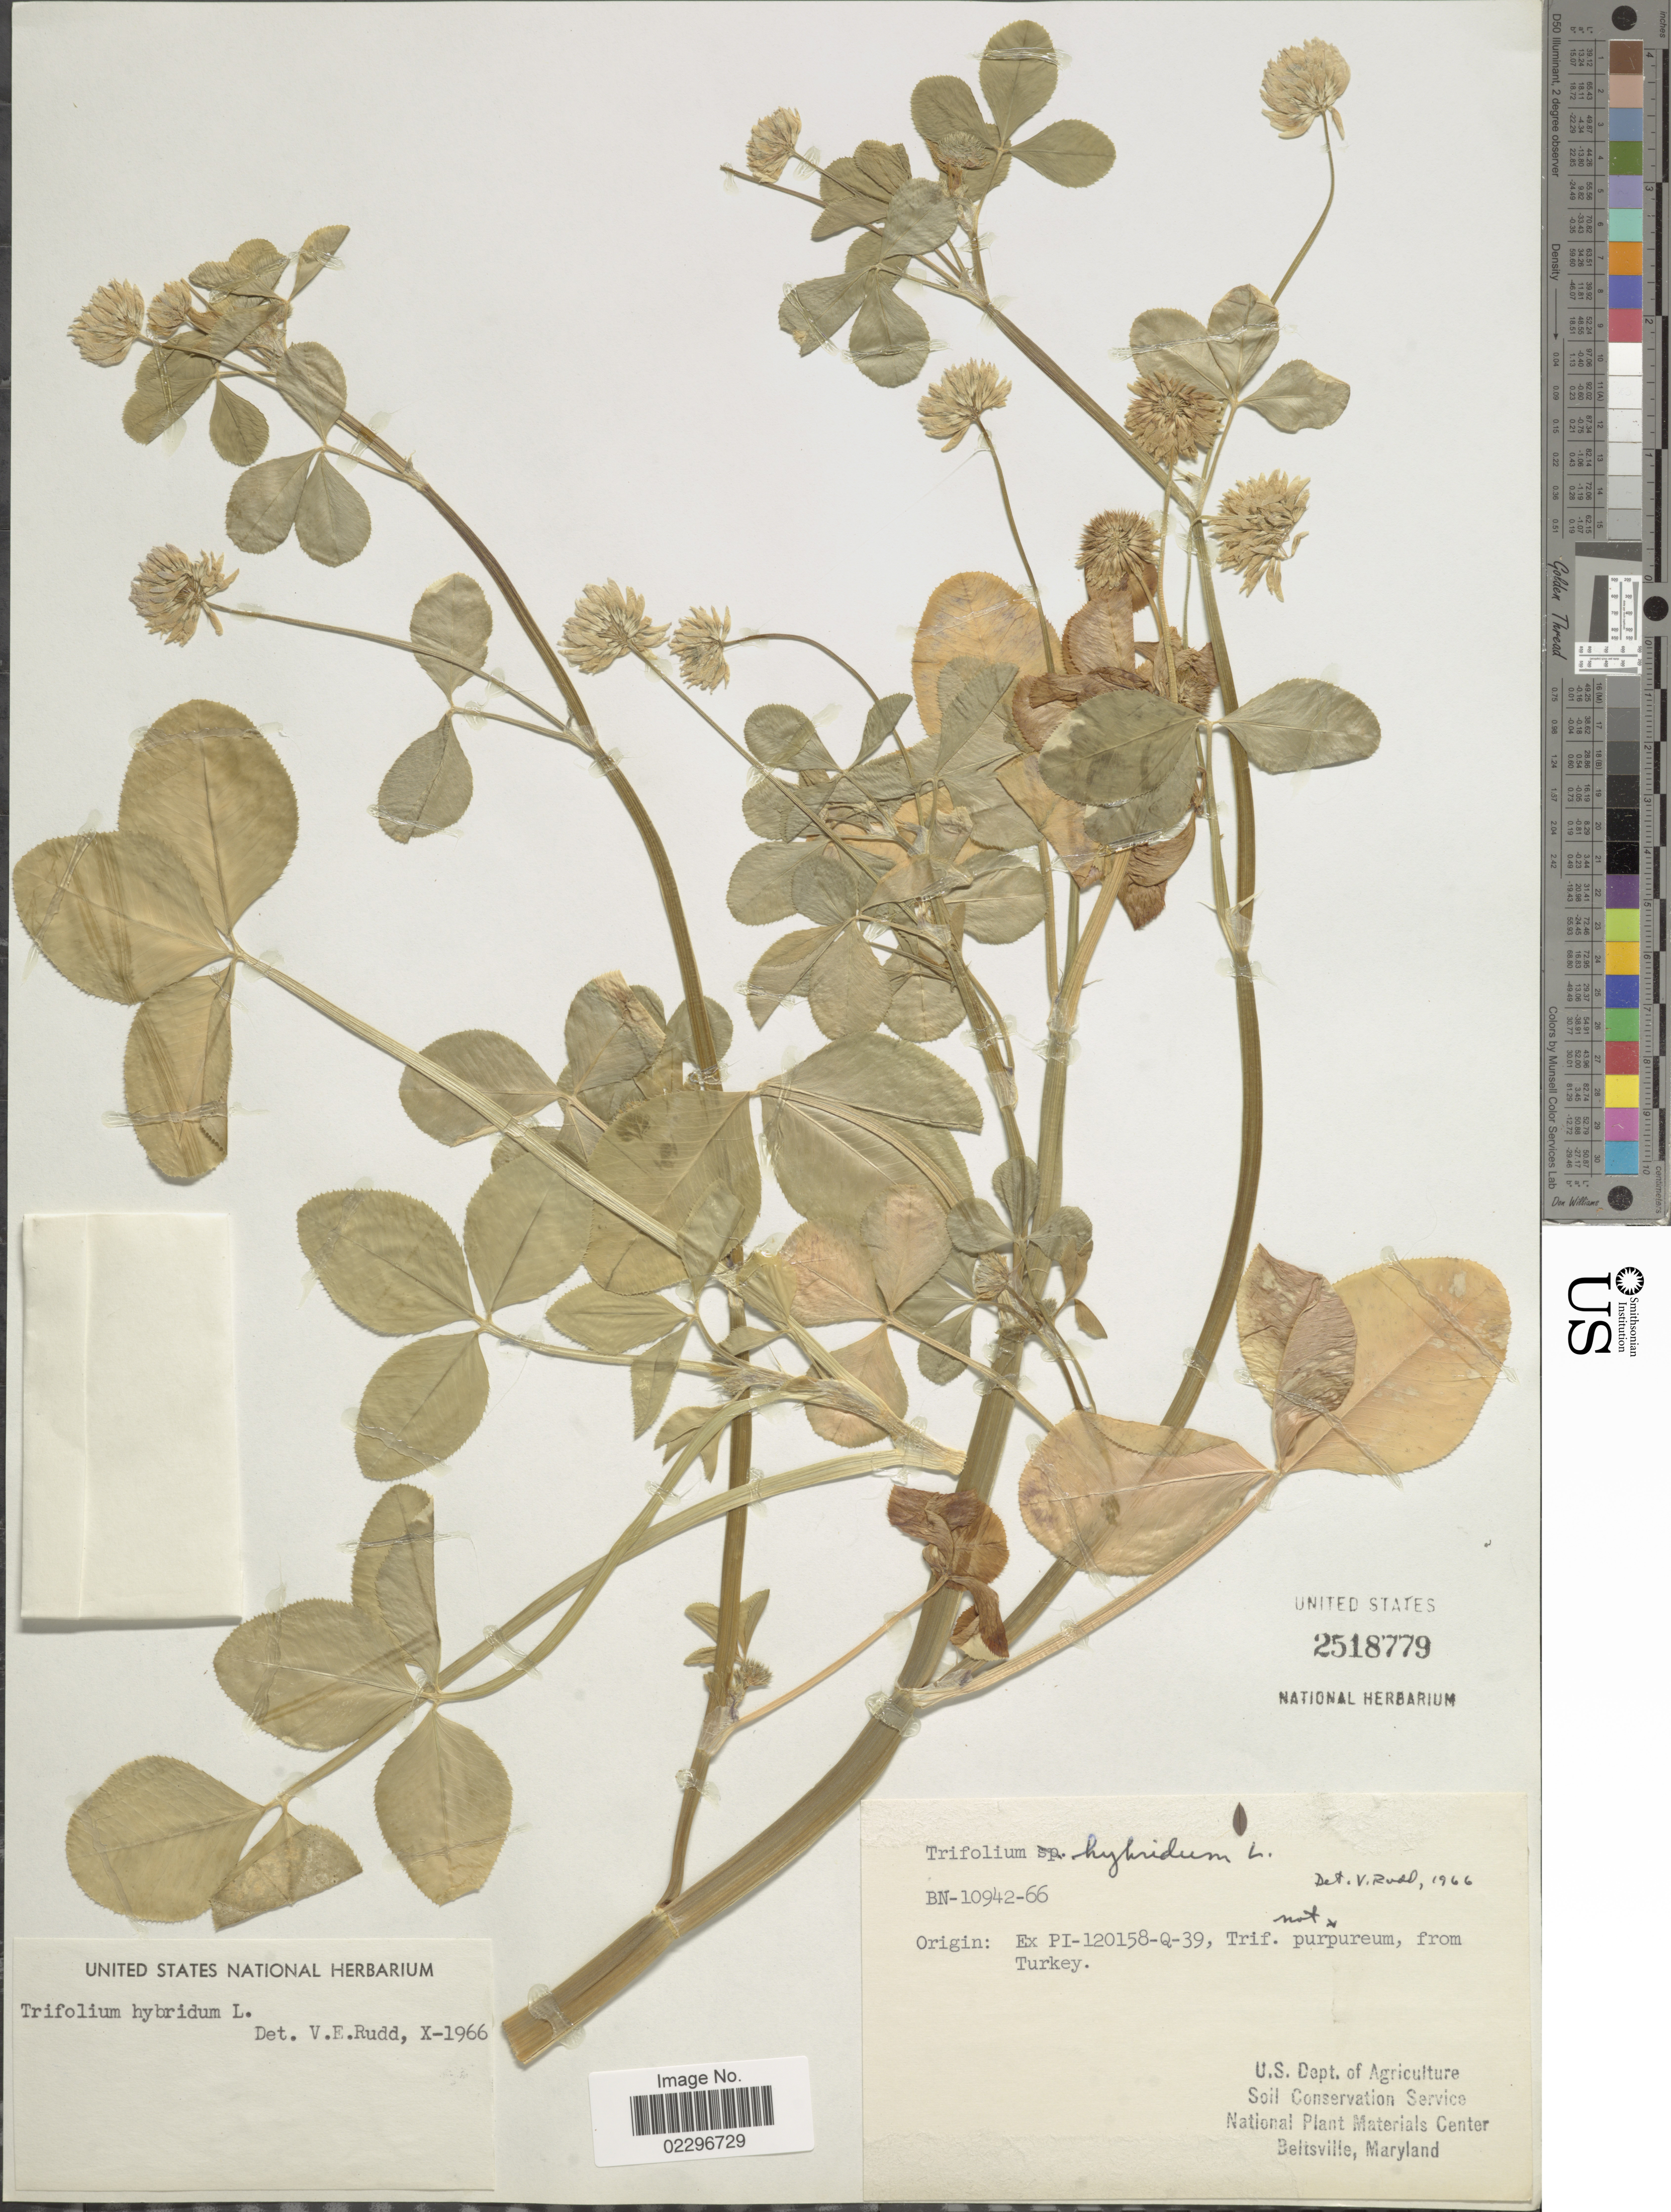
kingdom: Plantae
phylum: Tracheophyta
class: Magnoliopsida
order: Fabales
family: Fabaceae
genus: Trifolium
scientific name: Trifolium hybridum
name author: L.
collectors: U.S. National Herbarium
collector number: BN-10942-66?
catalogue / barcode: US 2518779